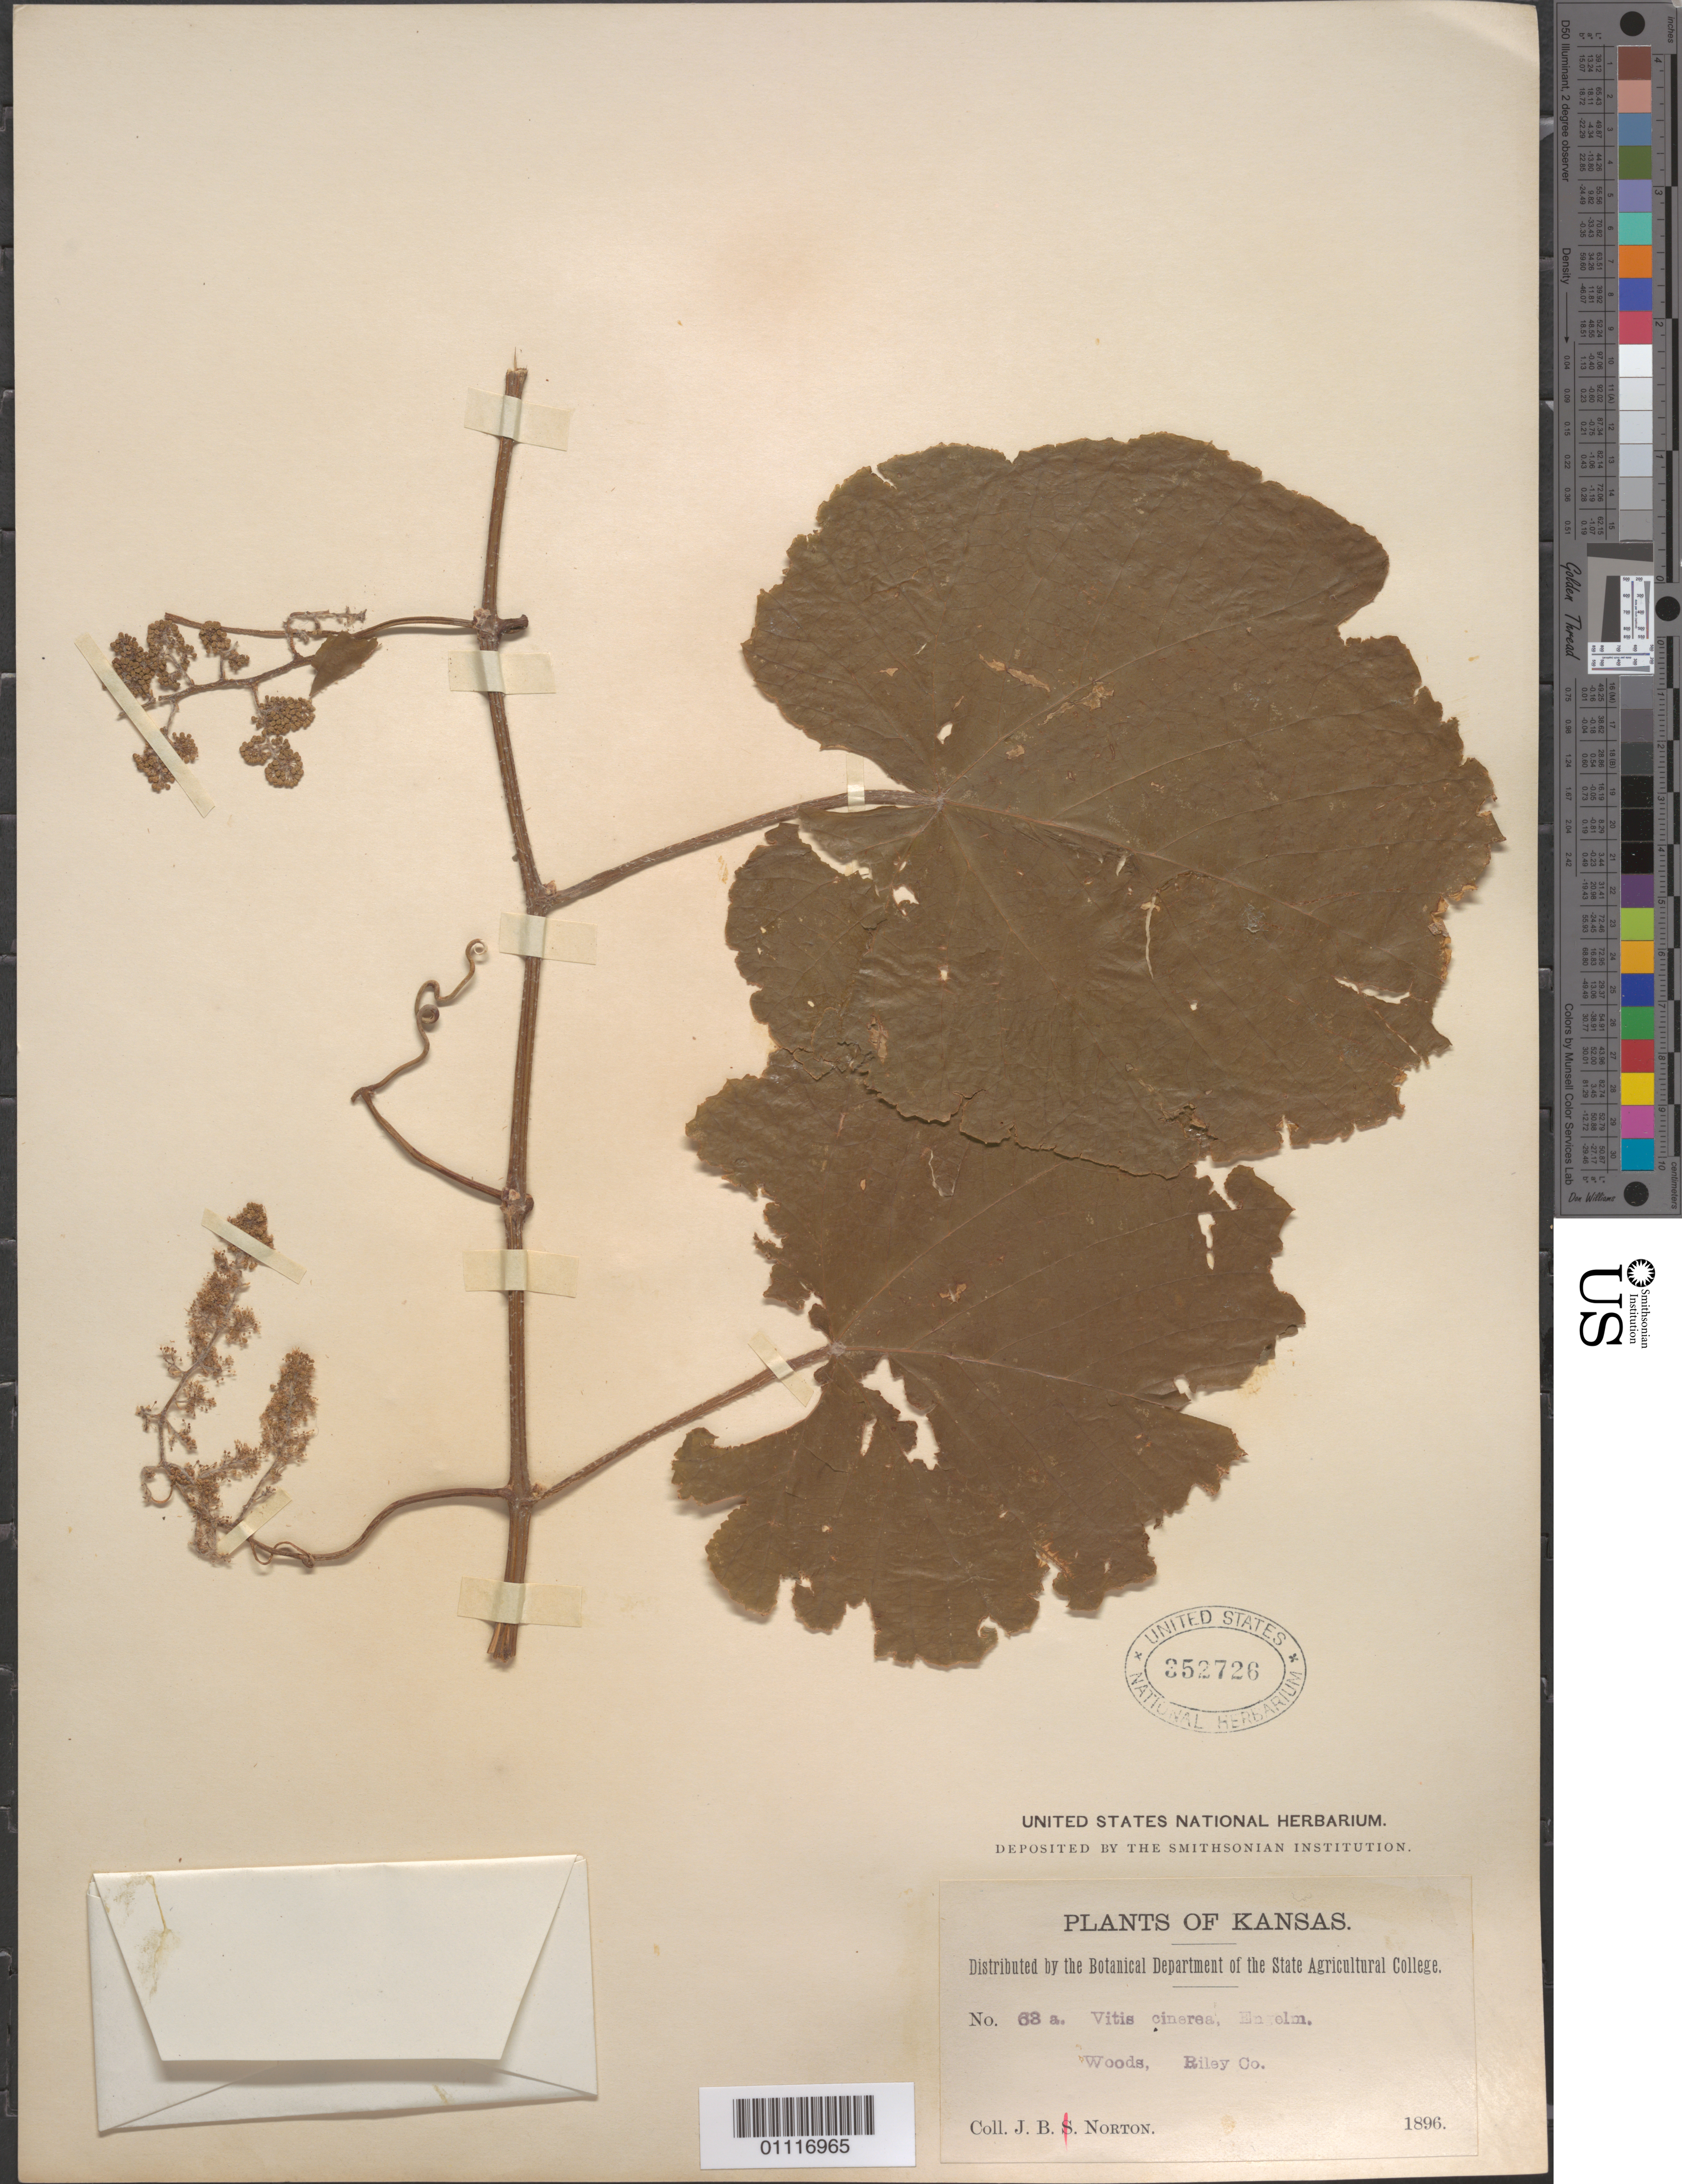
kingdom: Plantae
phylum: Tracheophyta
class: Magnoliopsida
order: Vitales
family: Vitaceae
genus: Vitis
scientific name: Vitis cinerea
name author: (Engelm.) Millardet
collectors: J. B. Norton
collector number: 68a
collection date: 1896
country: United States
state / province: Kansas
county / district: Riley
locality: Woods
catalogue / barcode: US 352726